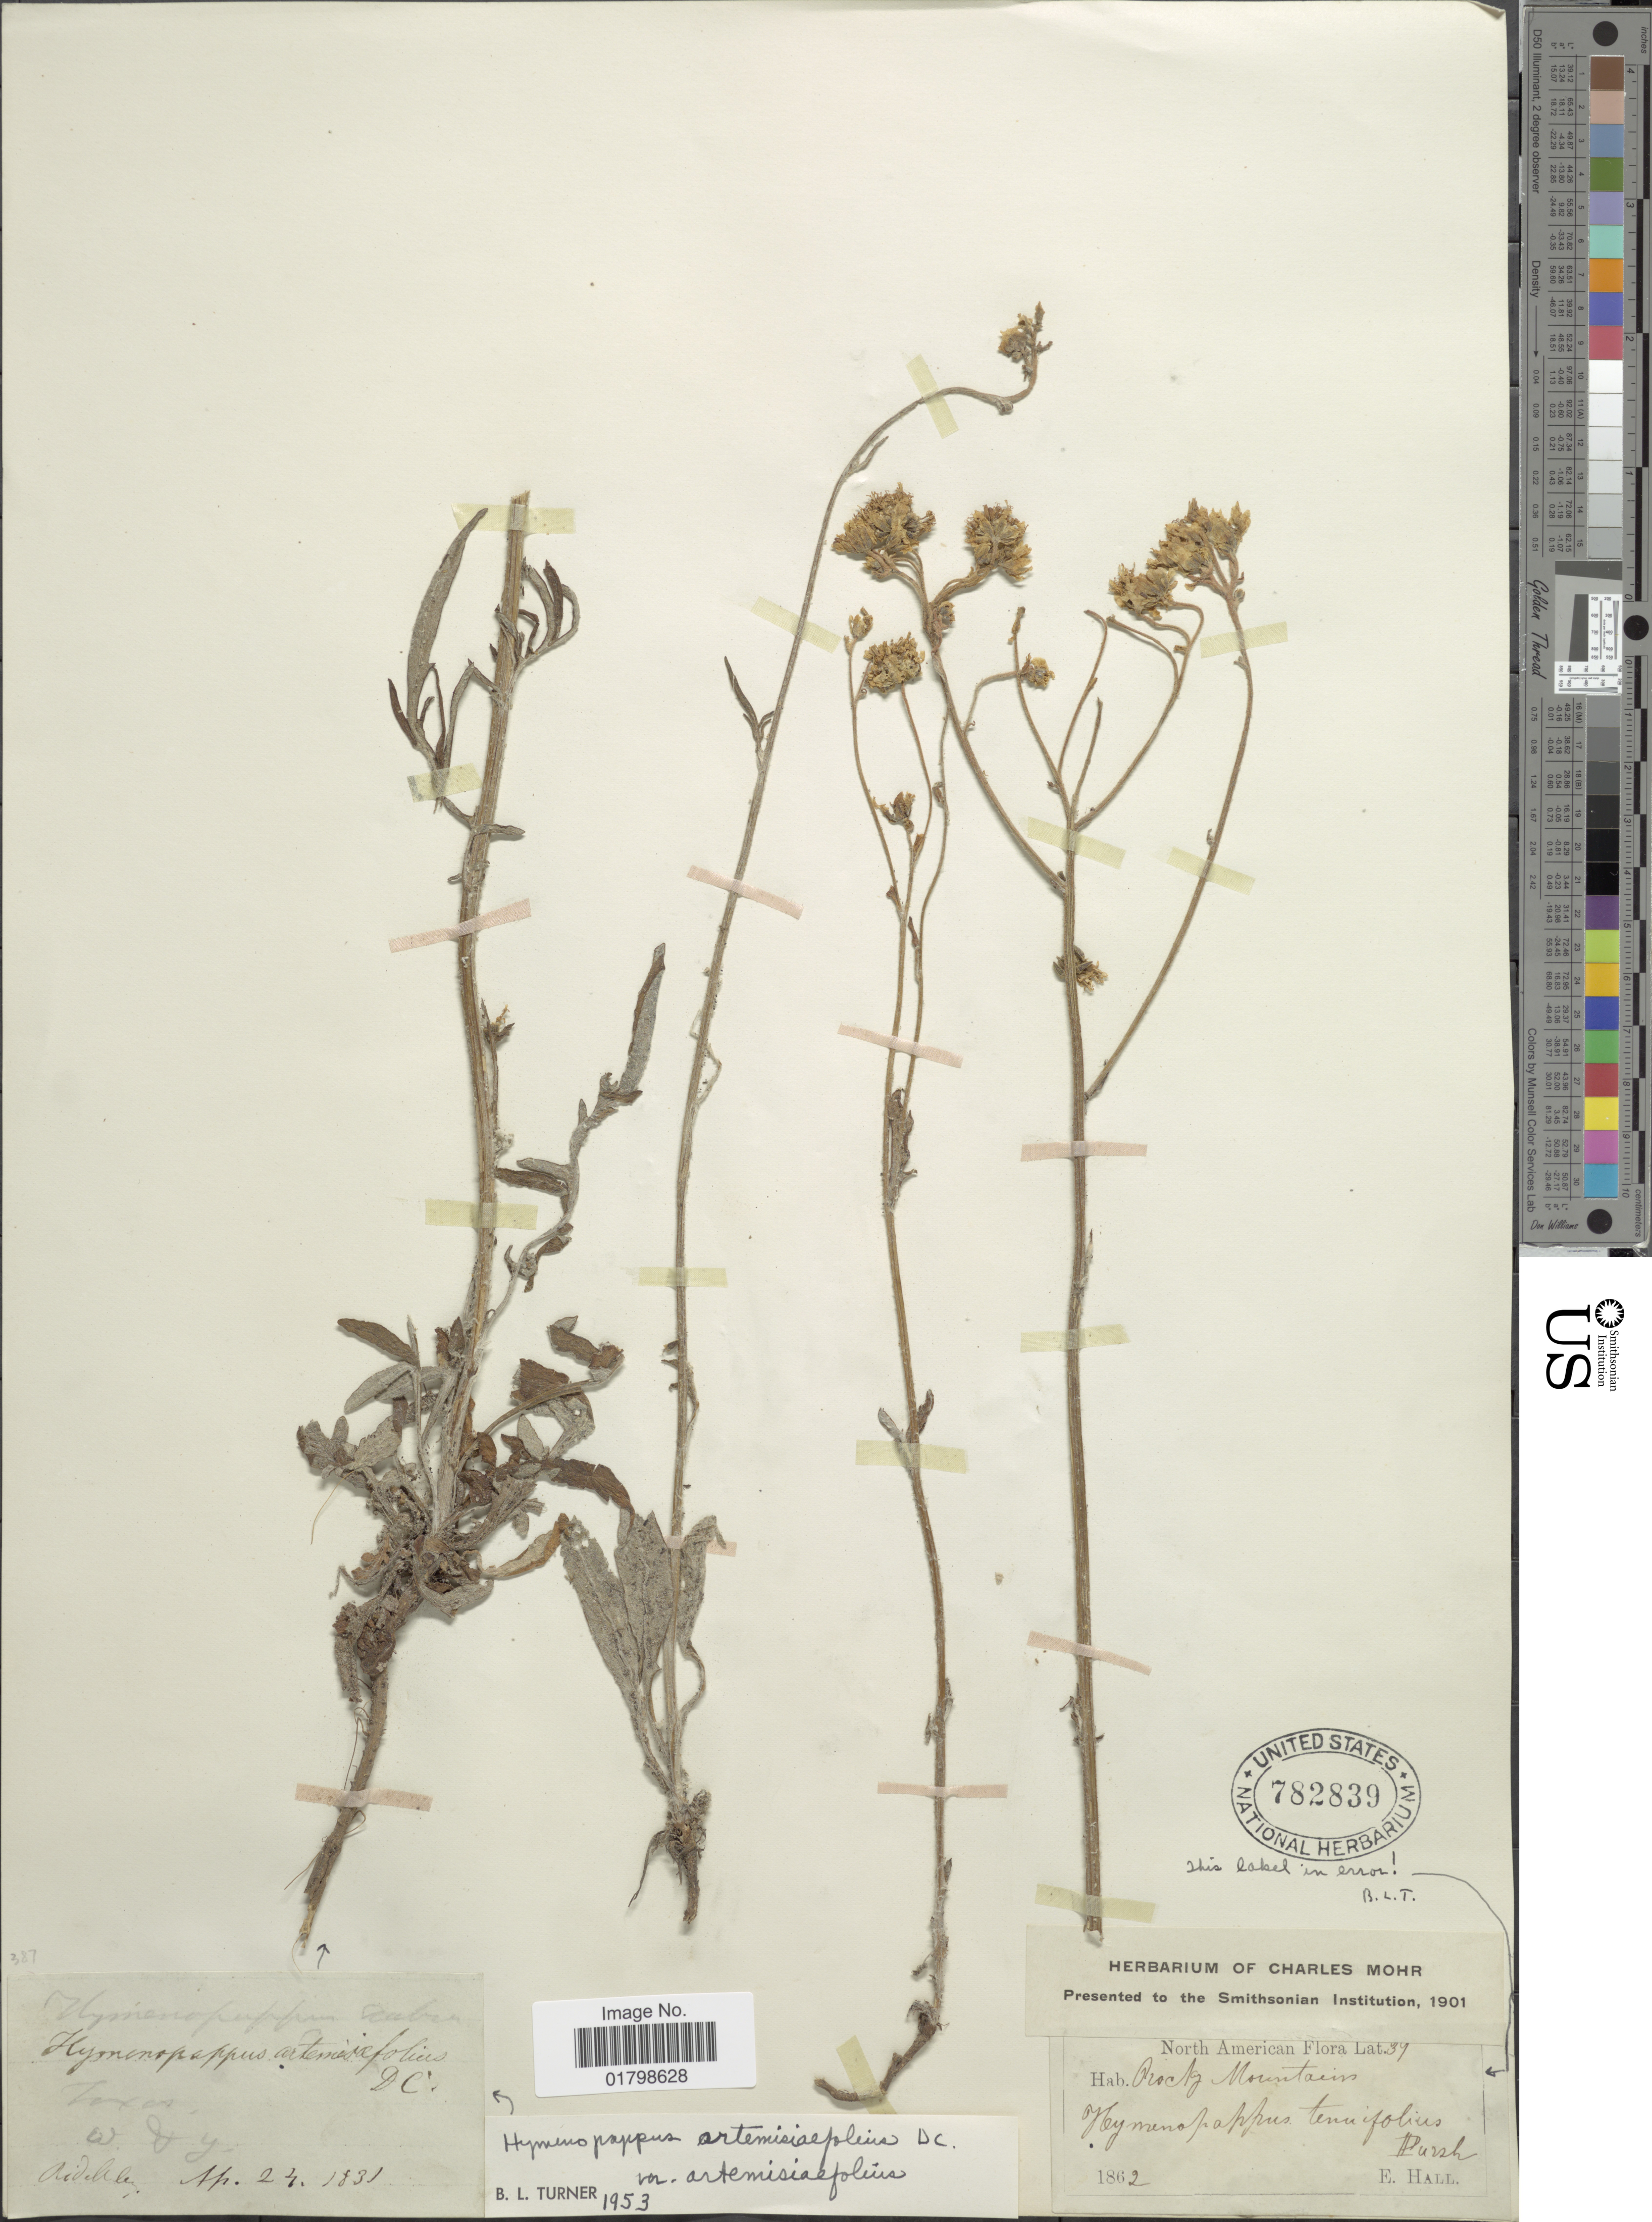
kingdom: Plantae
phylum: Tracheophyta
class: Magnoliopsida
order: Asterales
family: Asteraceae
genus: Hymenopappus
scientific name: Hymenopappus artemisiifolius var. artemisiifolius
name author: DC.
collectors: J. Riddell & Hall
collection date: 1831/1862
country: United States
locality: Label 1: Texas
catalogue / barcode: US 782839